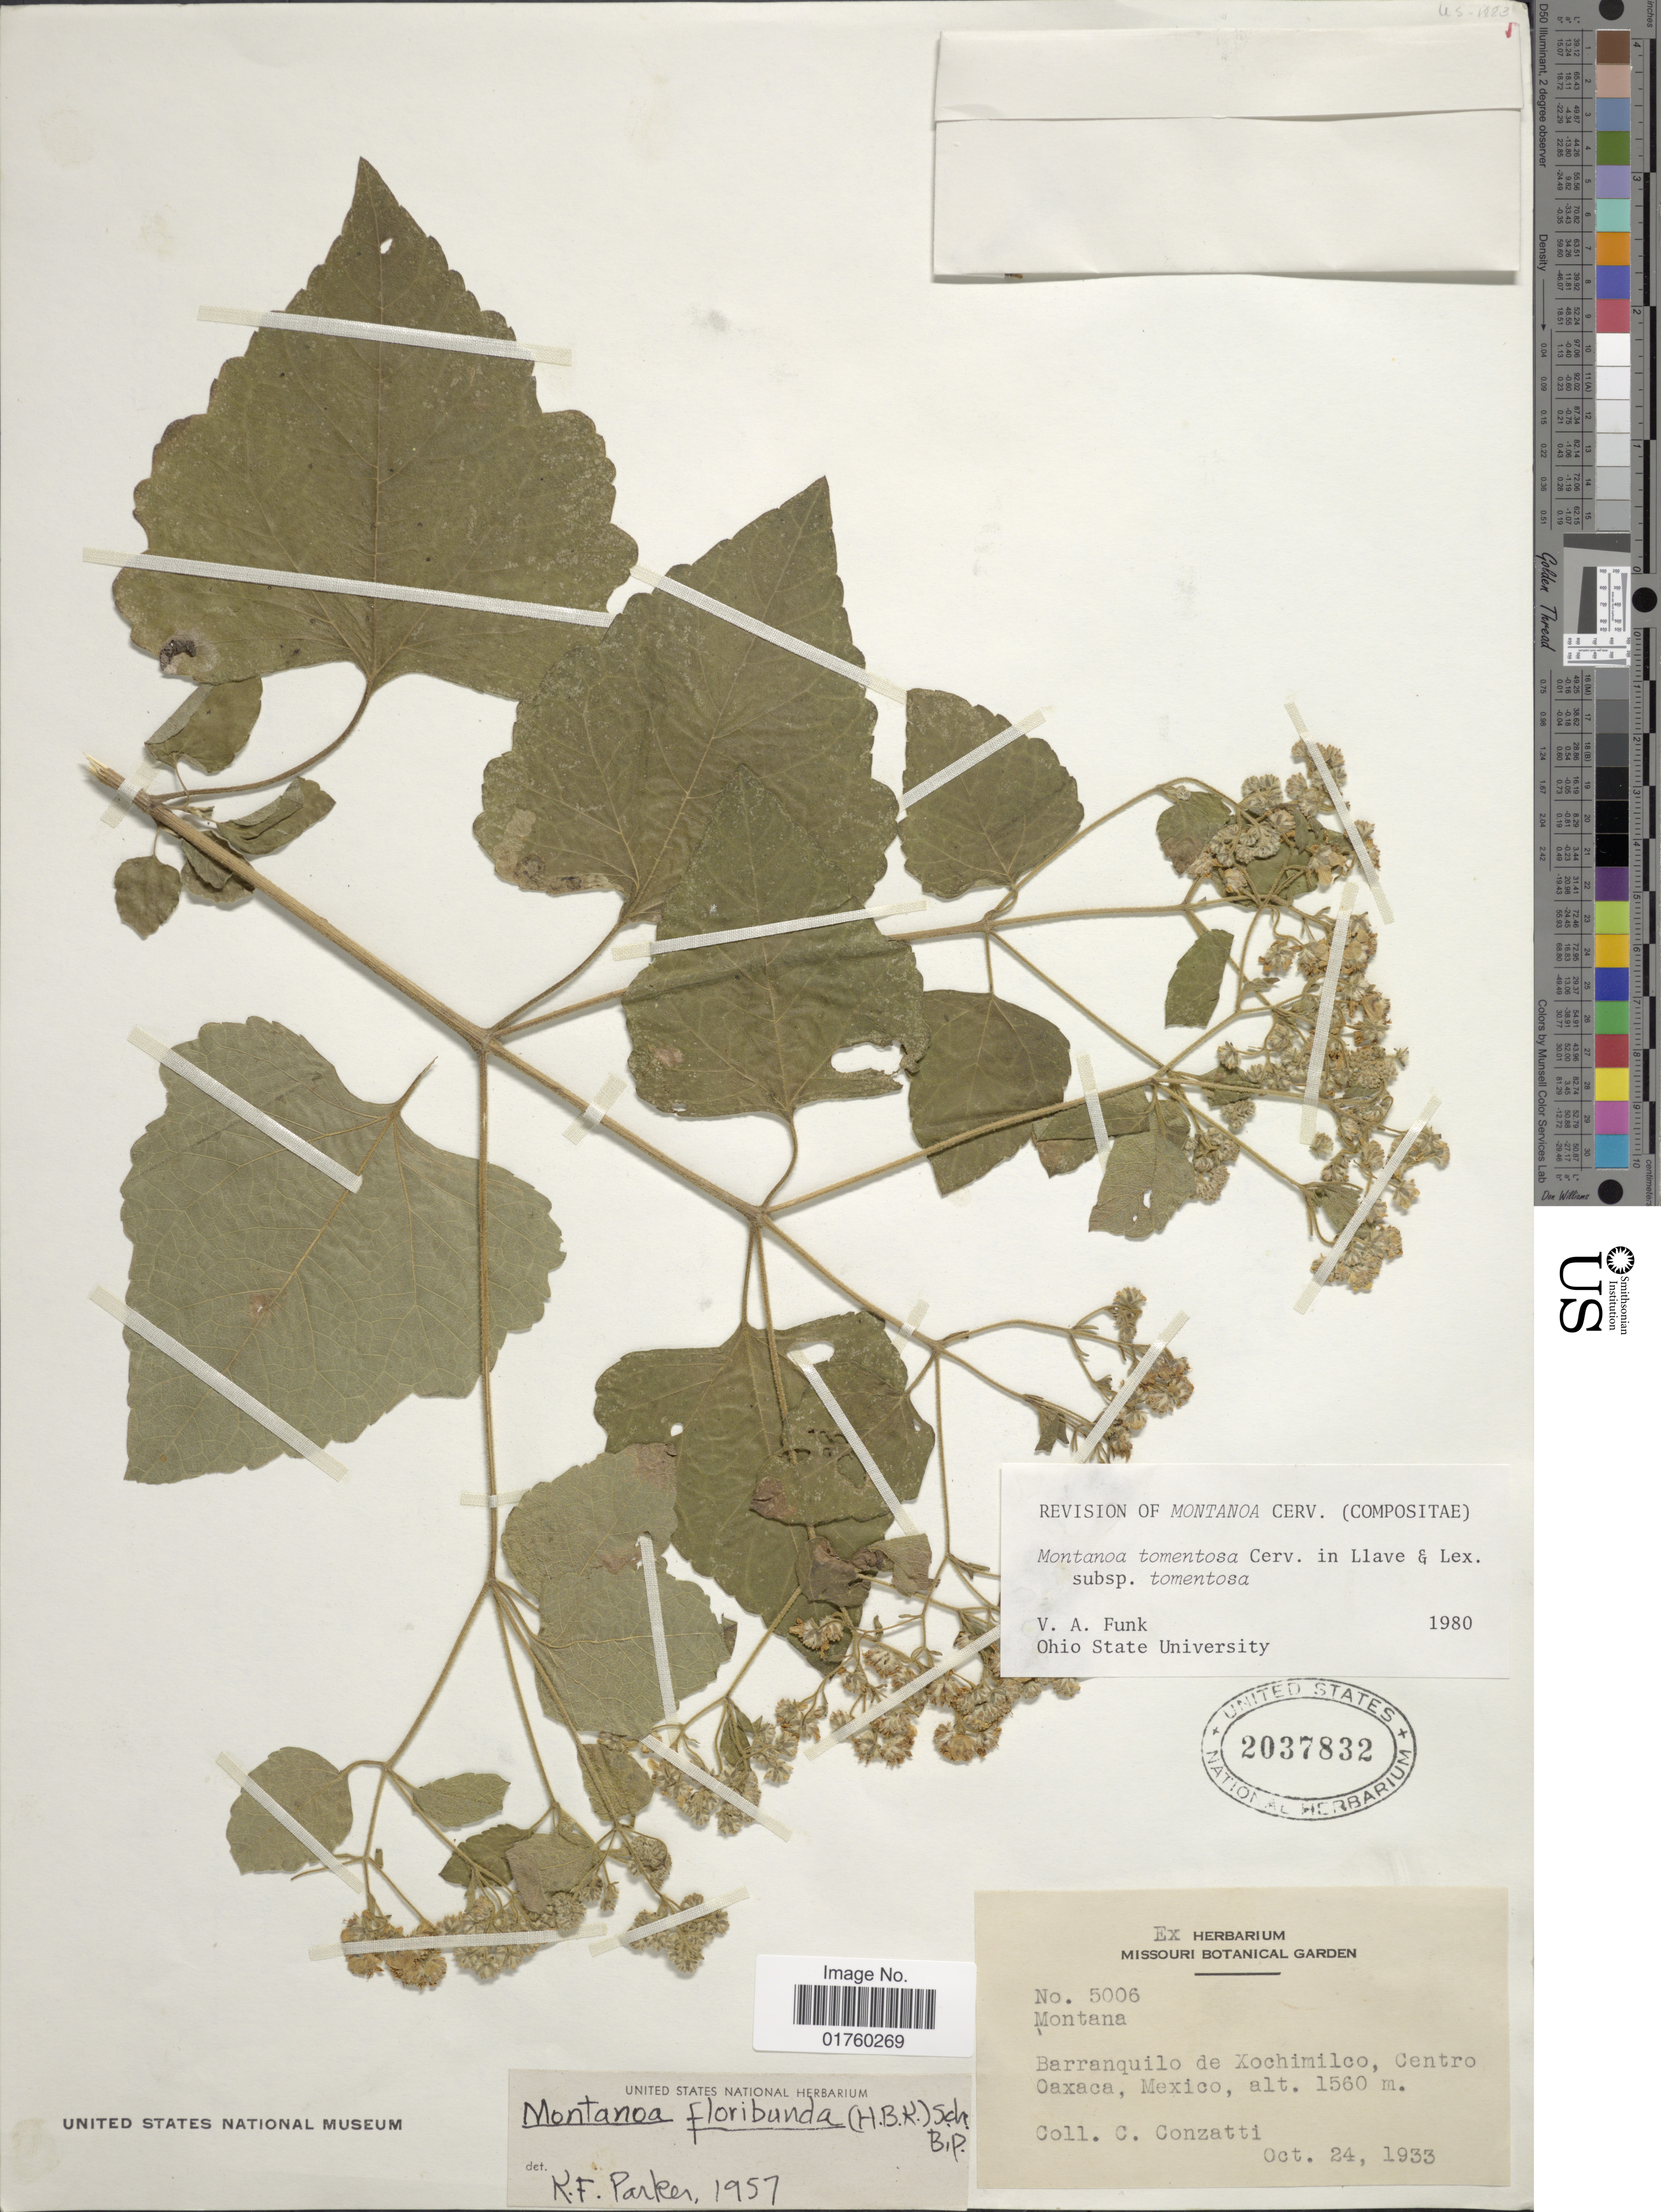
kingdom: Plantae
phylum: Tracheophyta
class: Magnoliopsida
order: Asterales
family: Asteraceae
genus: Montanoa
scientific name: Montanoa tomentosa subsp. tomentosa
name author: Cerv.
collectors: C. Conzatti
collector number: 5006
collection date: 1933-10-24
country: Mexico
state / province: Oaxaca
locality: Barranquillo de Xochimilco, Centro Oaxaca.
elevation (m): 1560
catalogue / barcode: US 2037832